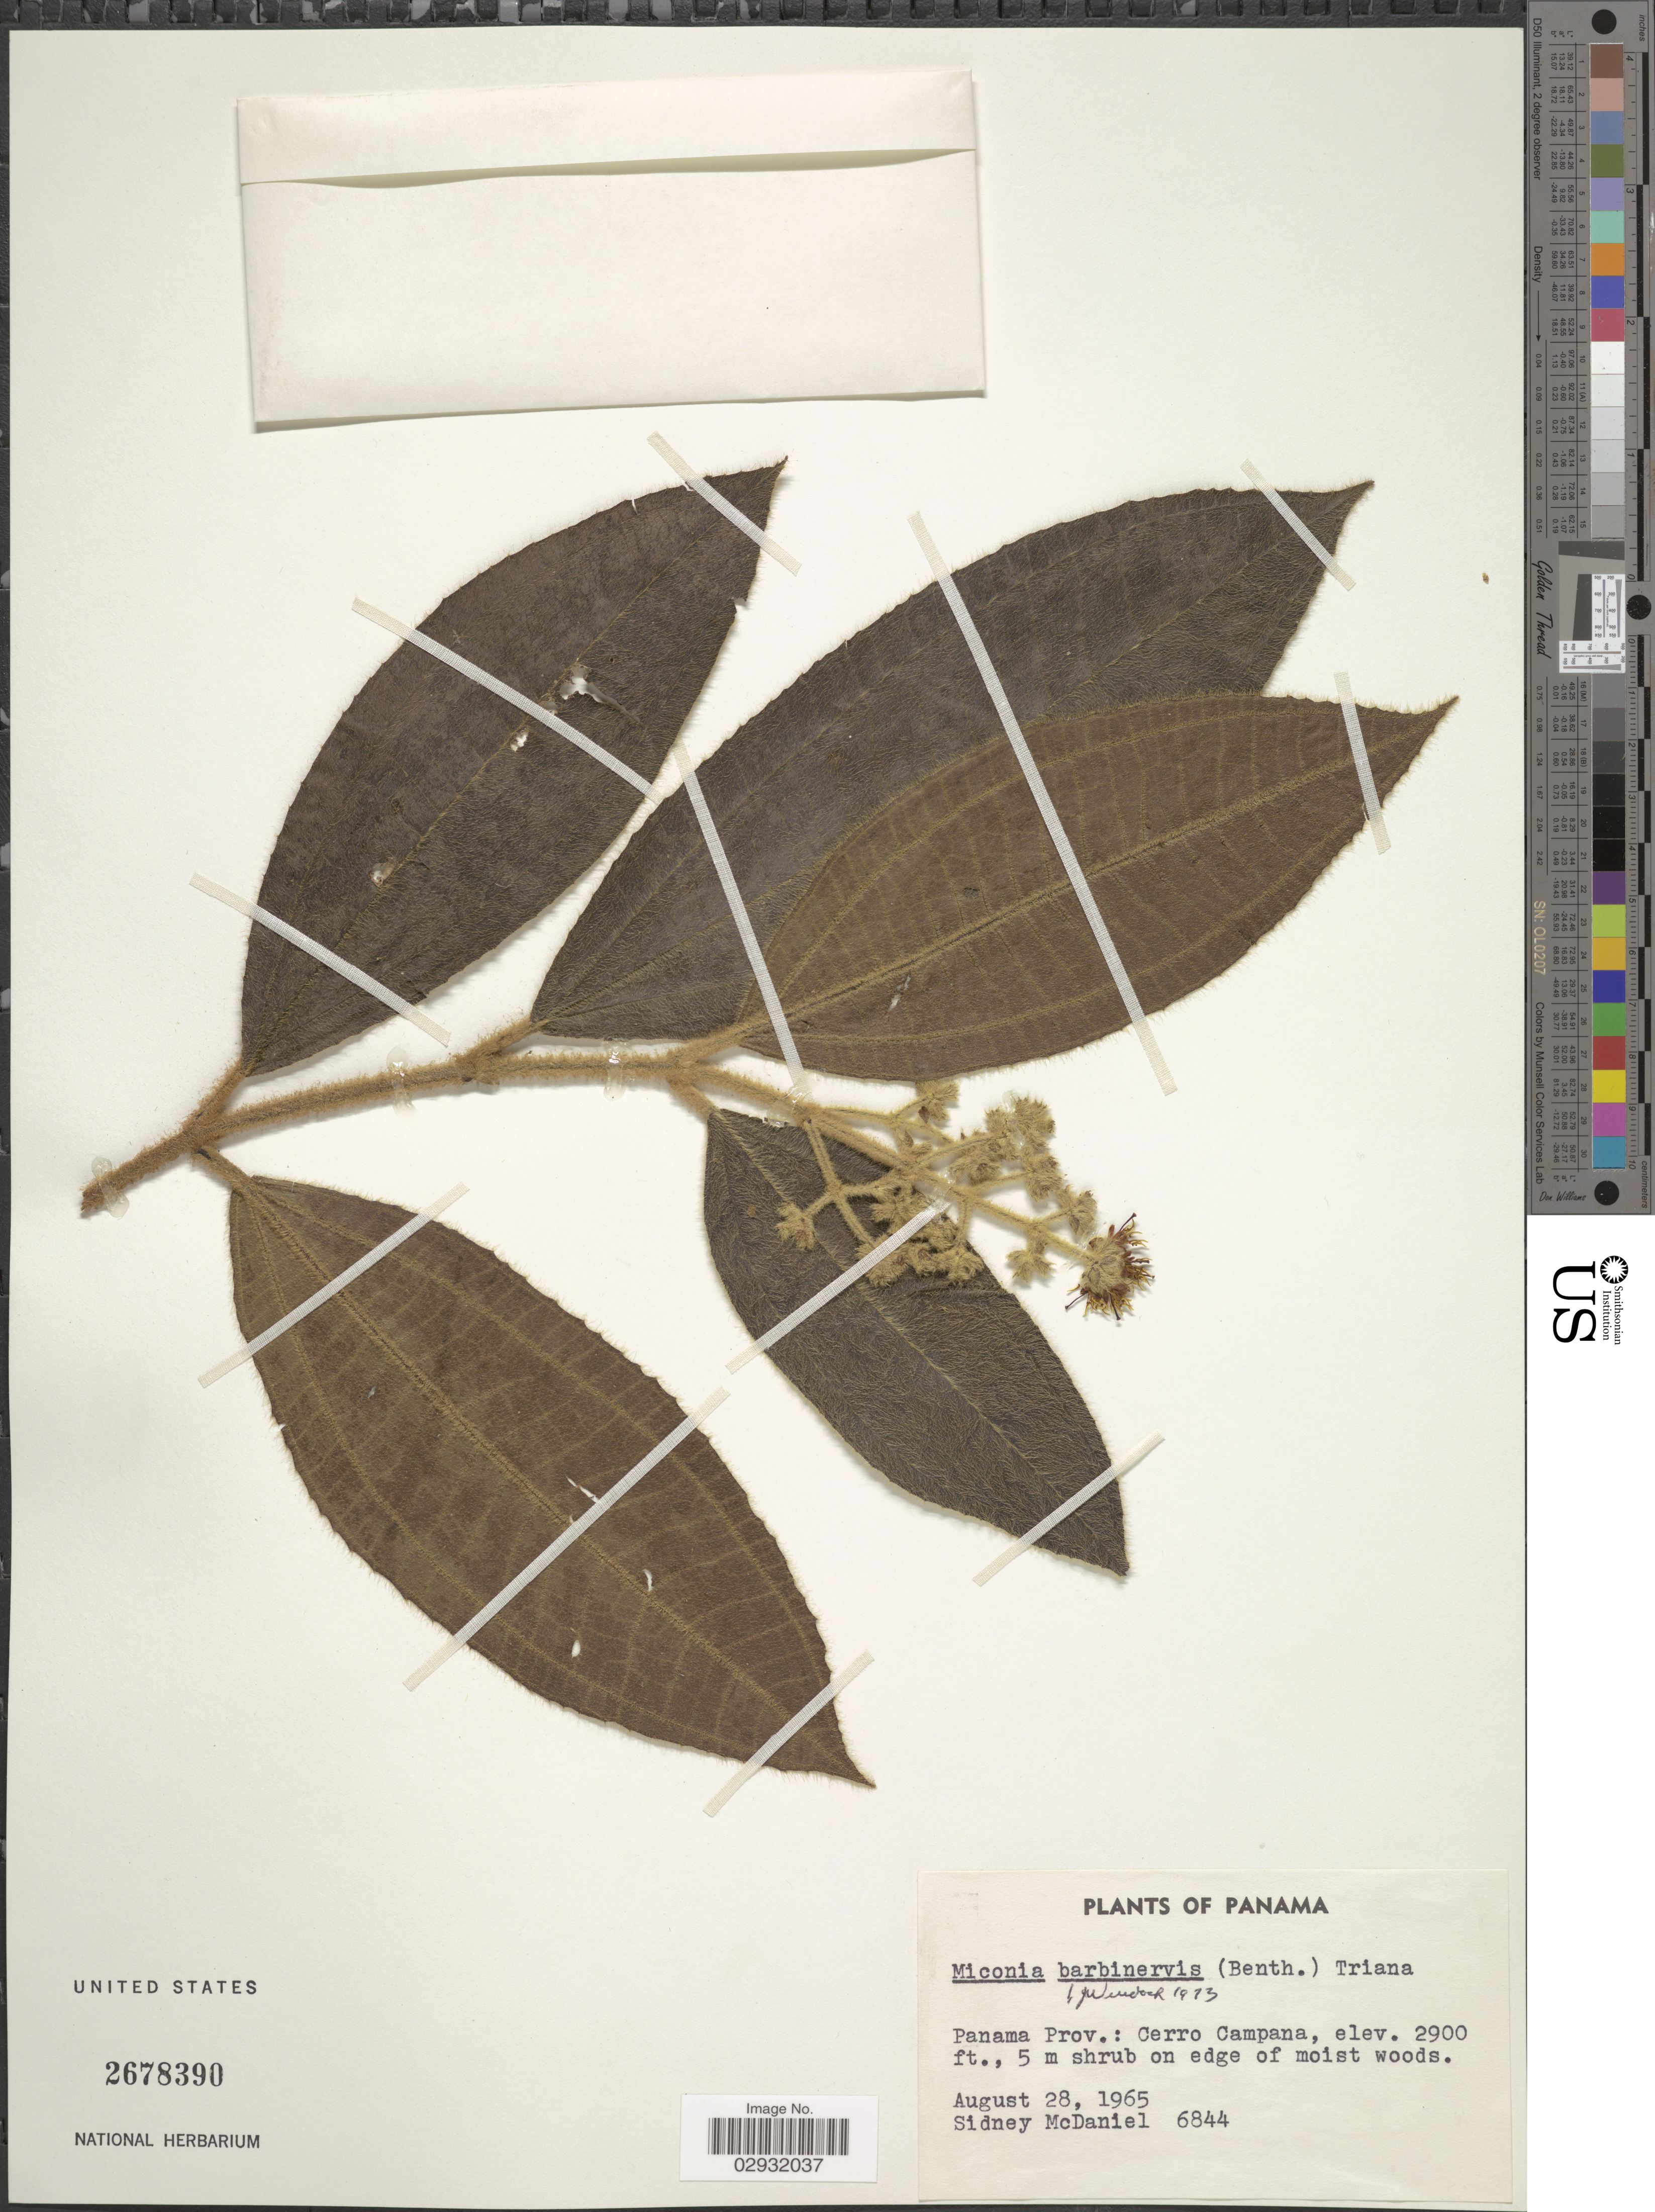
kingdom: Plantae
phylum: Tracheophyta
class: Magnoliopsida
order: Myrtales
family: Melastomataceae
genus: Miconia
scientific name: Miconia barbinervis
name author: (Benth.) Triana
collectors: S. McDaniel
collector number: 6844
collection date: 1965-08-28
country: Panama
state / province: Panamá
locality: Cerro Campana.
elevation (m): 884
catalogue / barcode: US 2678390